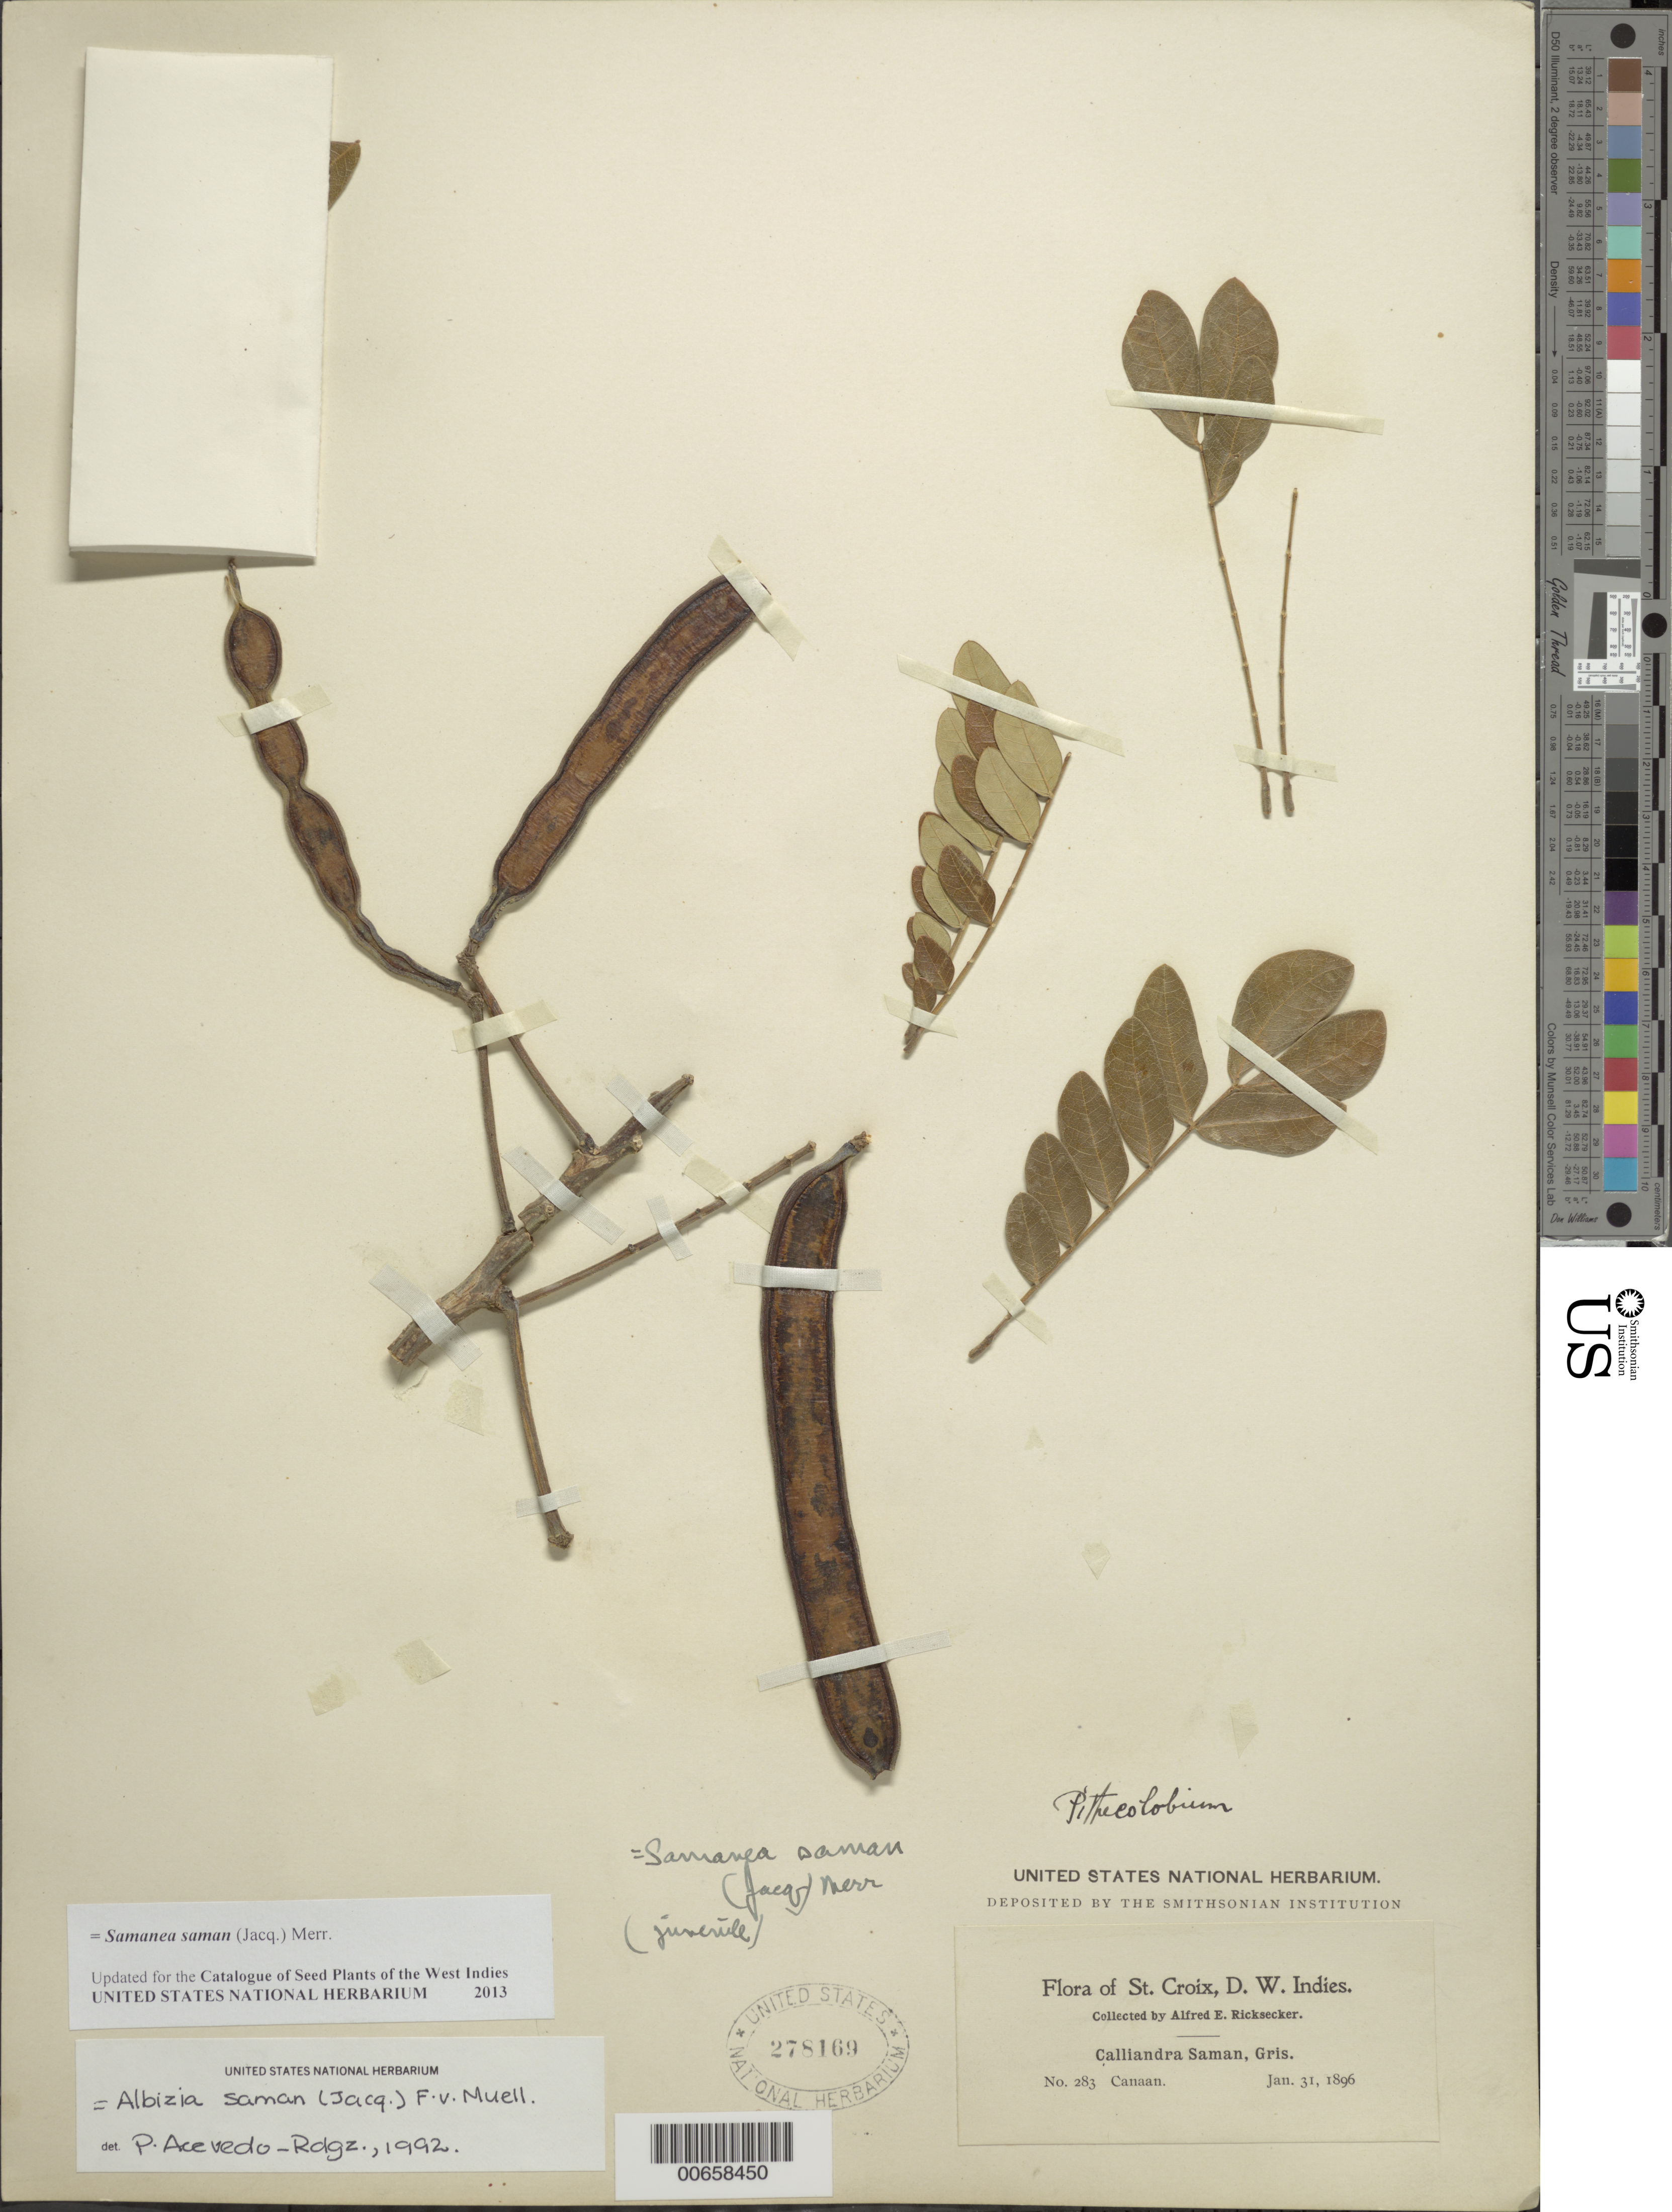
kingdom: Plantae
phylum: Tracheophyta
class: Magnoliopsida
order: Fabales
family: Fabaceae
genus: Samanea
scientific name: Samanea saman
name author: (Jacq.) Merr.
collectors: A. E. Ricksecker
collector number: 283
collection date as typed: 31 Jan 1896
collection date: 1896-01-31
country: U.S. Virgin Islands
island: St. Croix Island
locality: Canaan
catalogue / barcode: US 278169